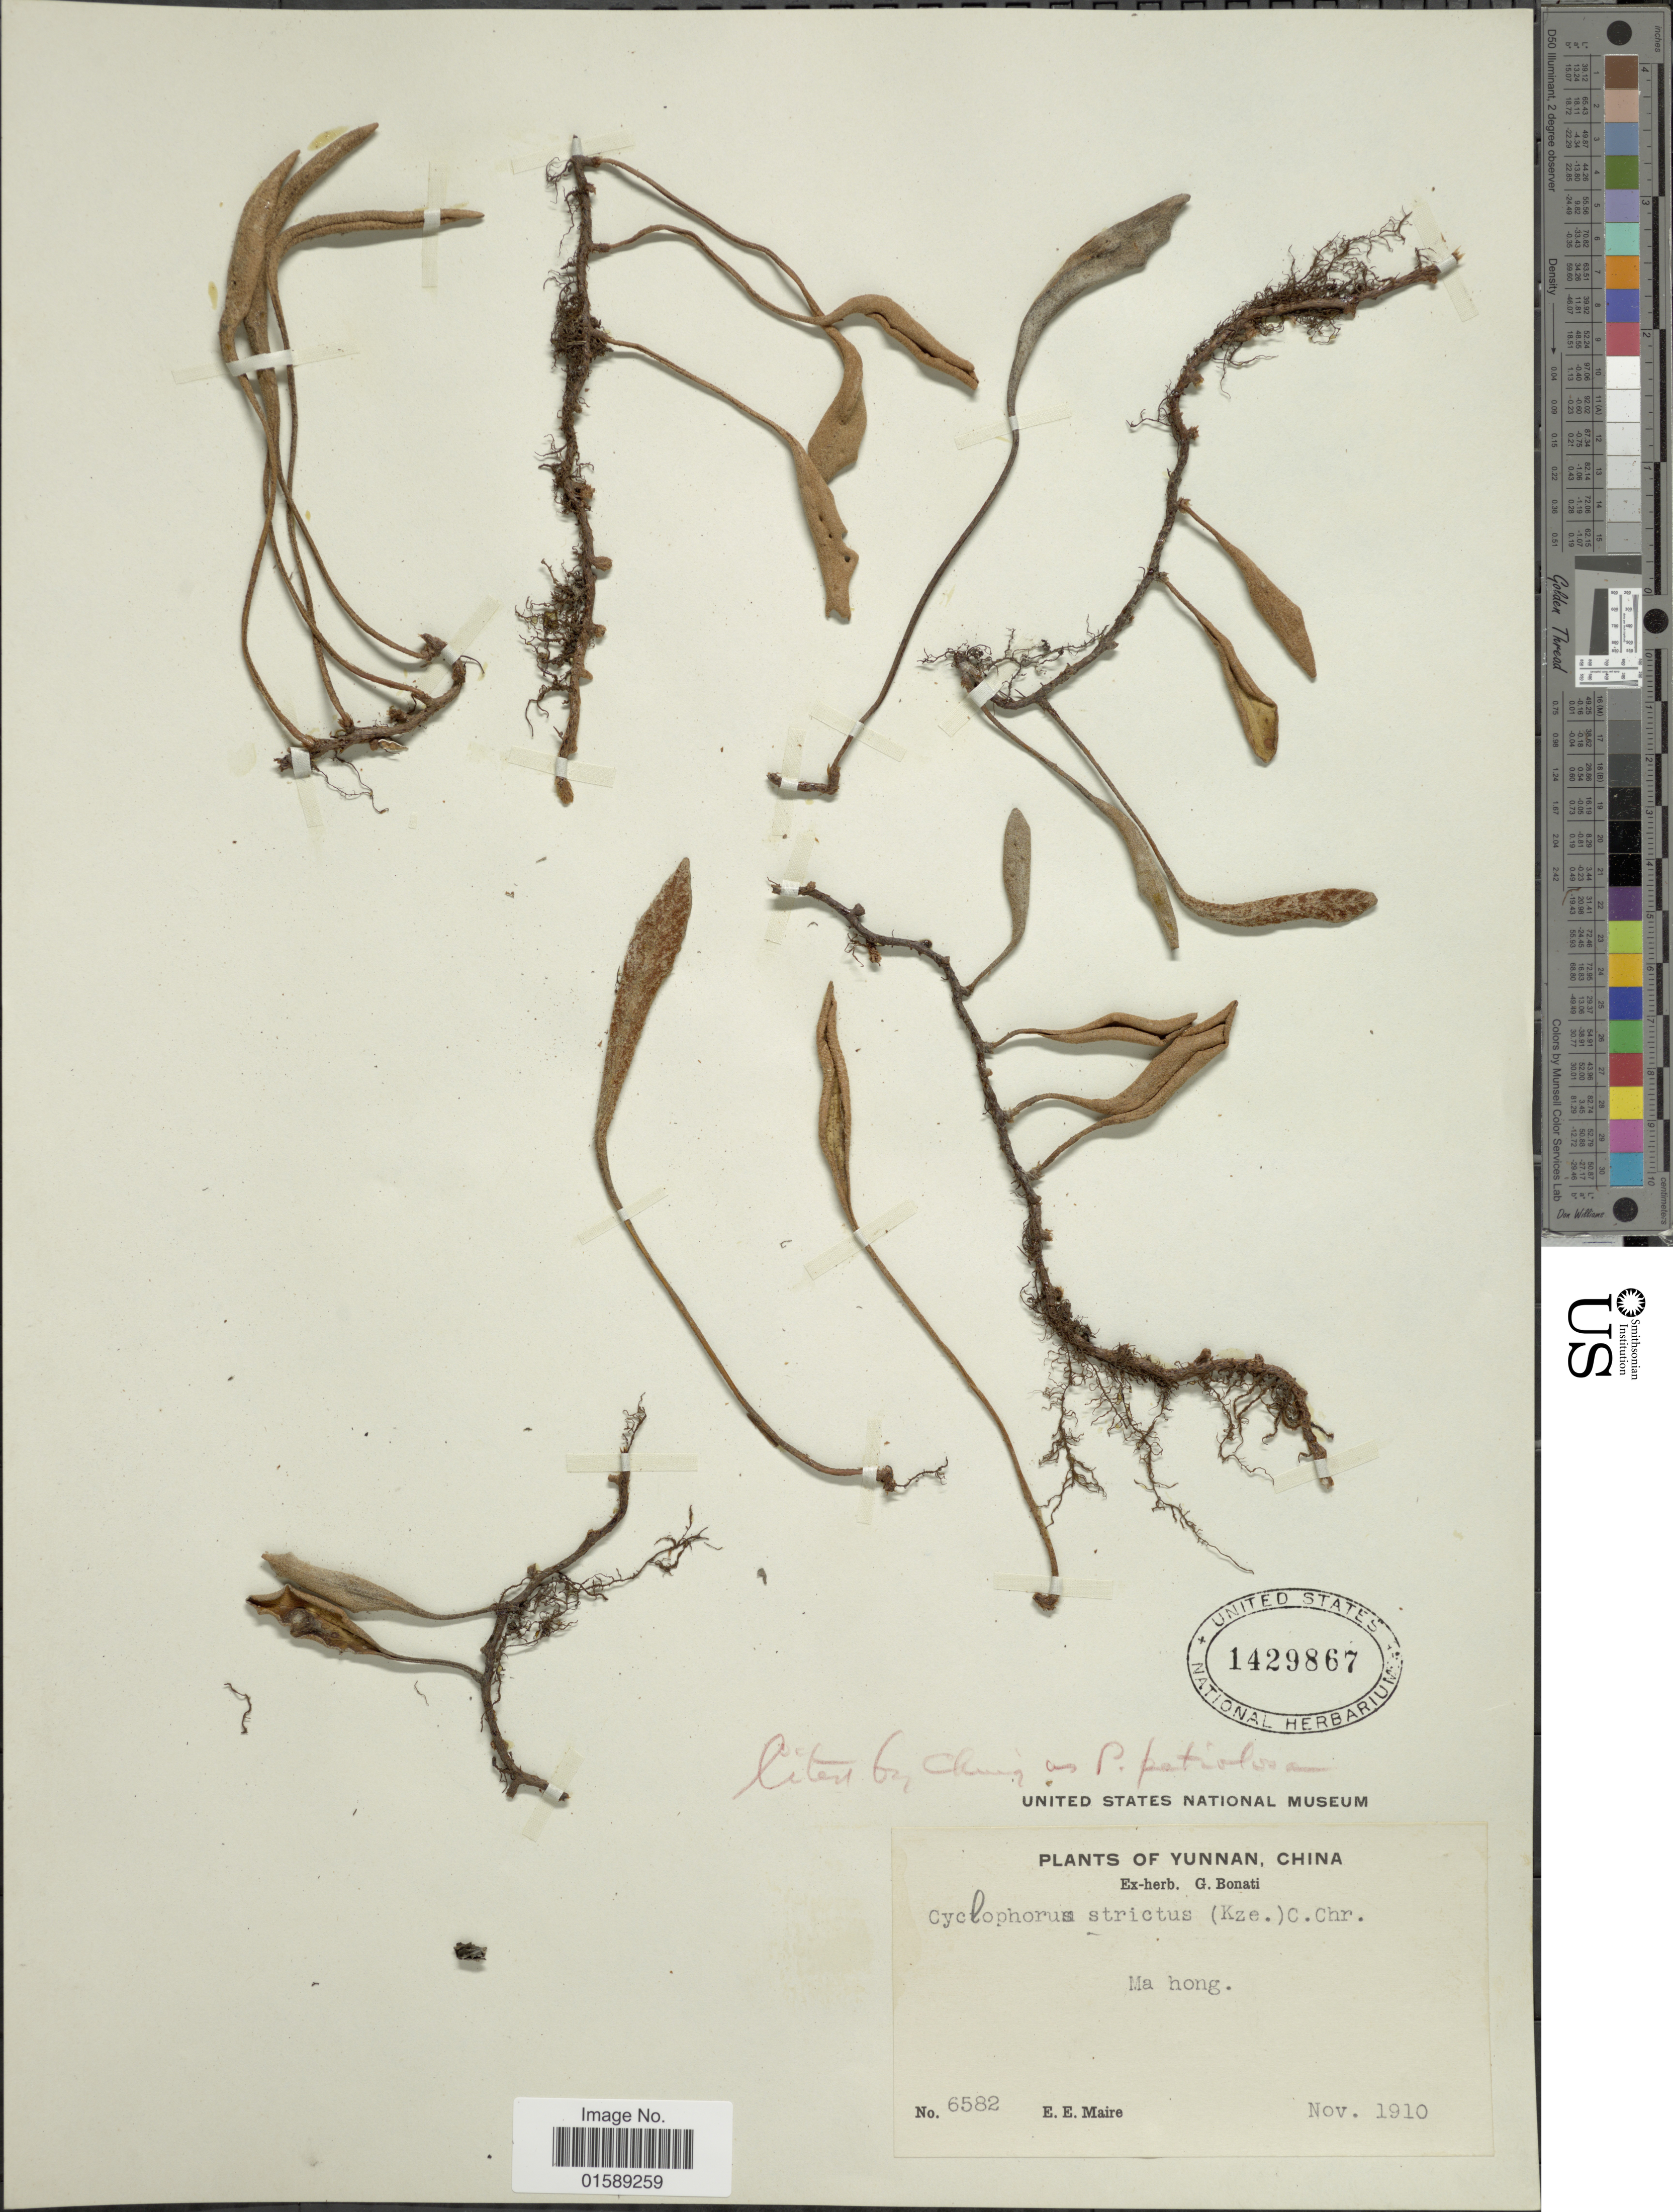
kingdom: Plantae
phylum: Tracheophyta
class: Polypodiopsida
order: Polypodiales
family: Polypodiaceae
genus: Pyrrosia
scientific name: Pyrrosia petiolosa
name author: (Christ) Ching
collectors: E. E. Maire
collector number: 6582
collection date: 1910-11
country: China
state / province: Yunnan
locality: Yunnan, China, Ma hong.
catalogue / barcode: US 1429867